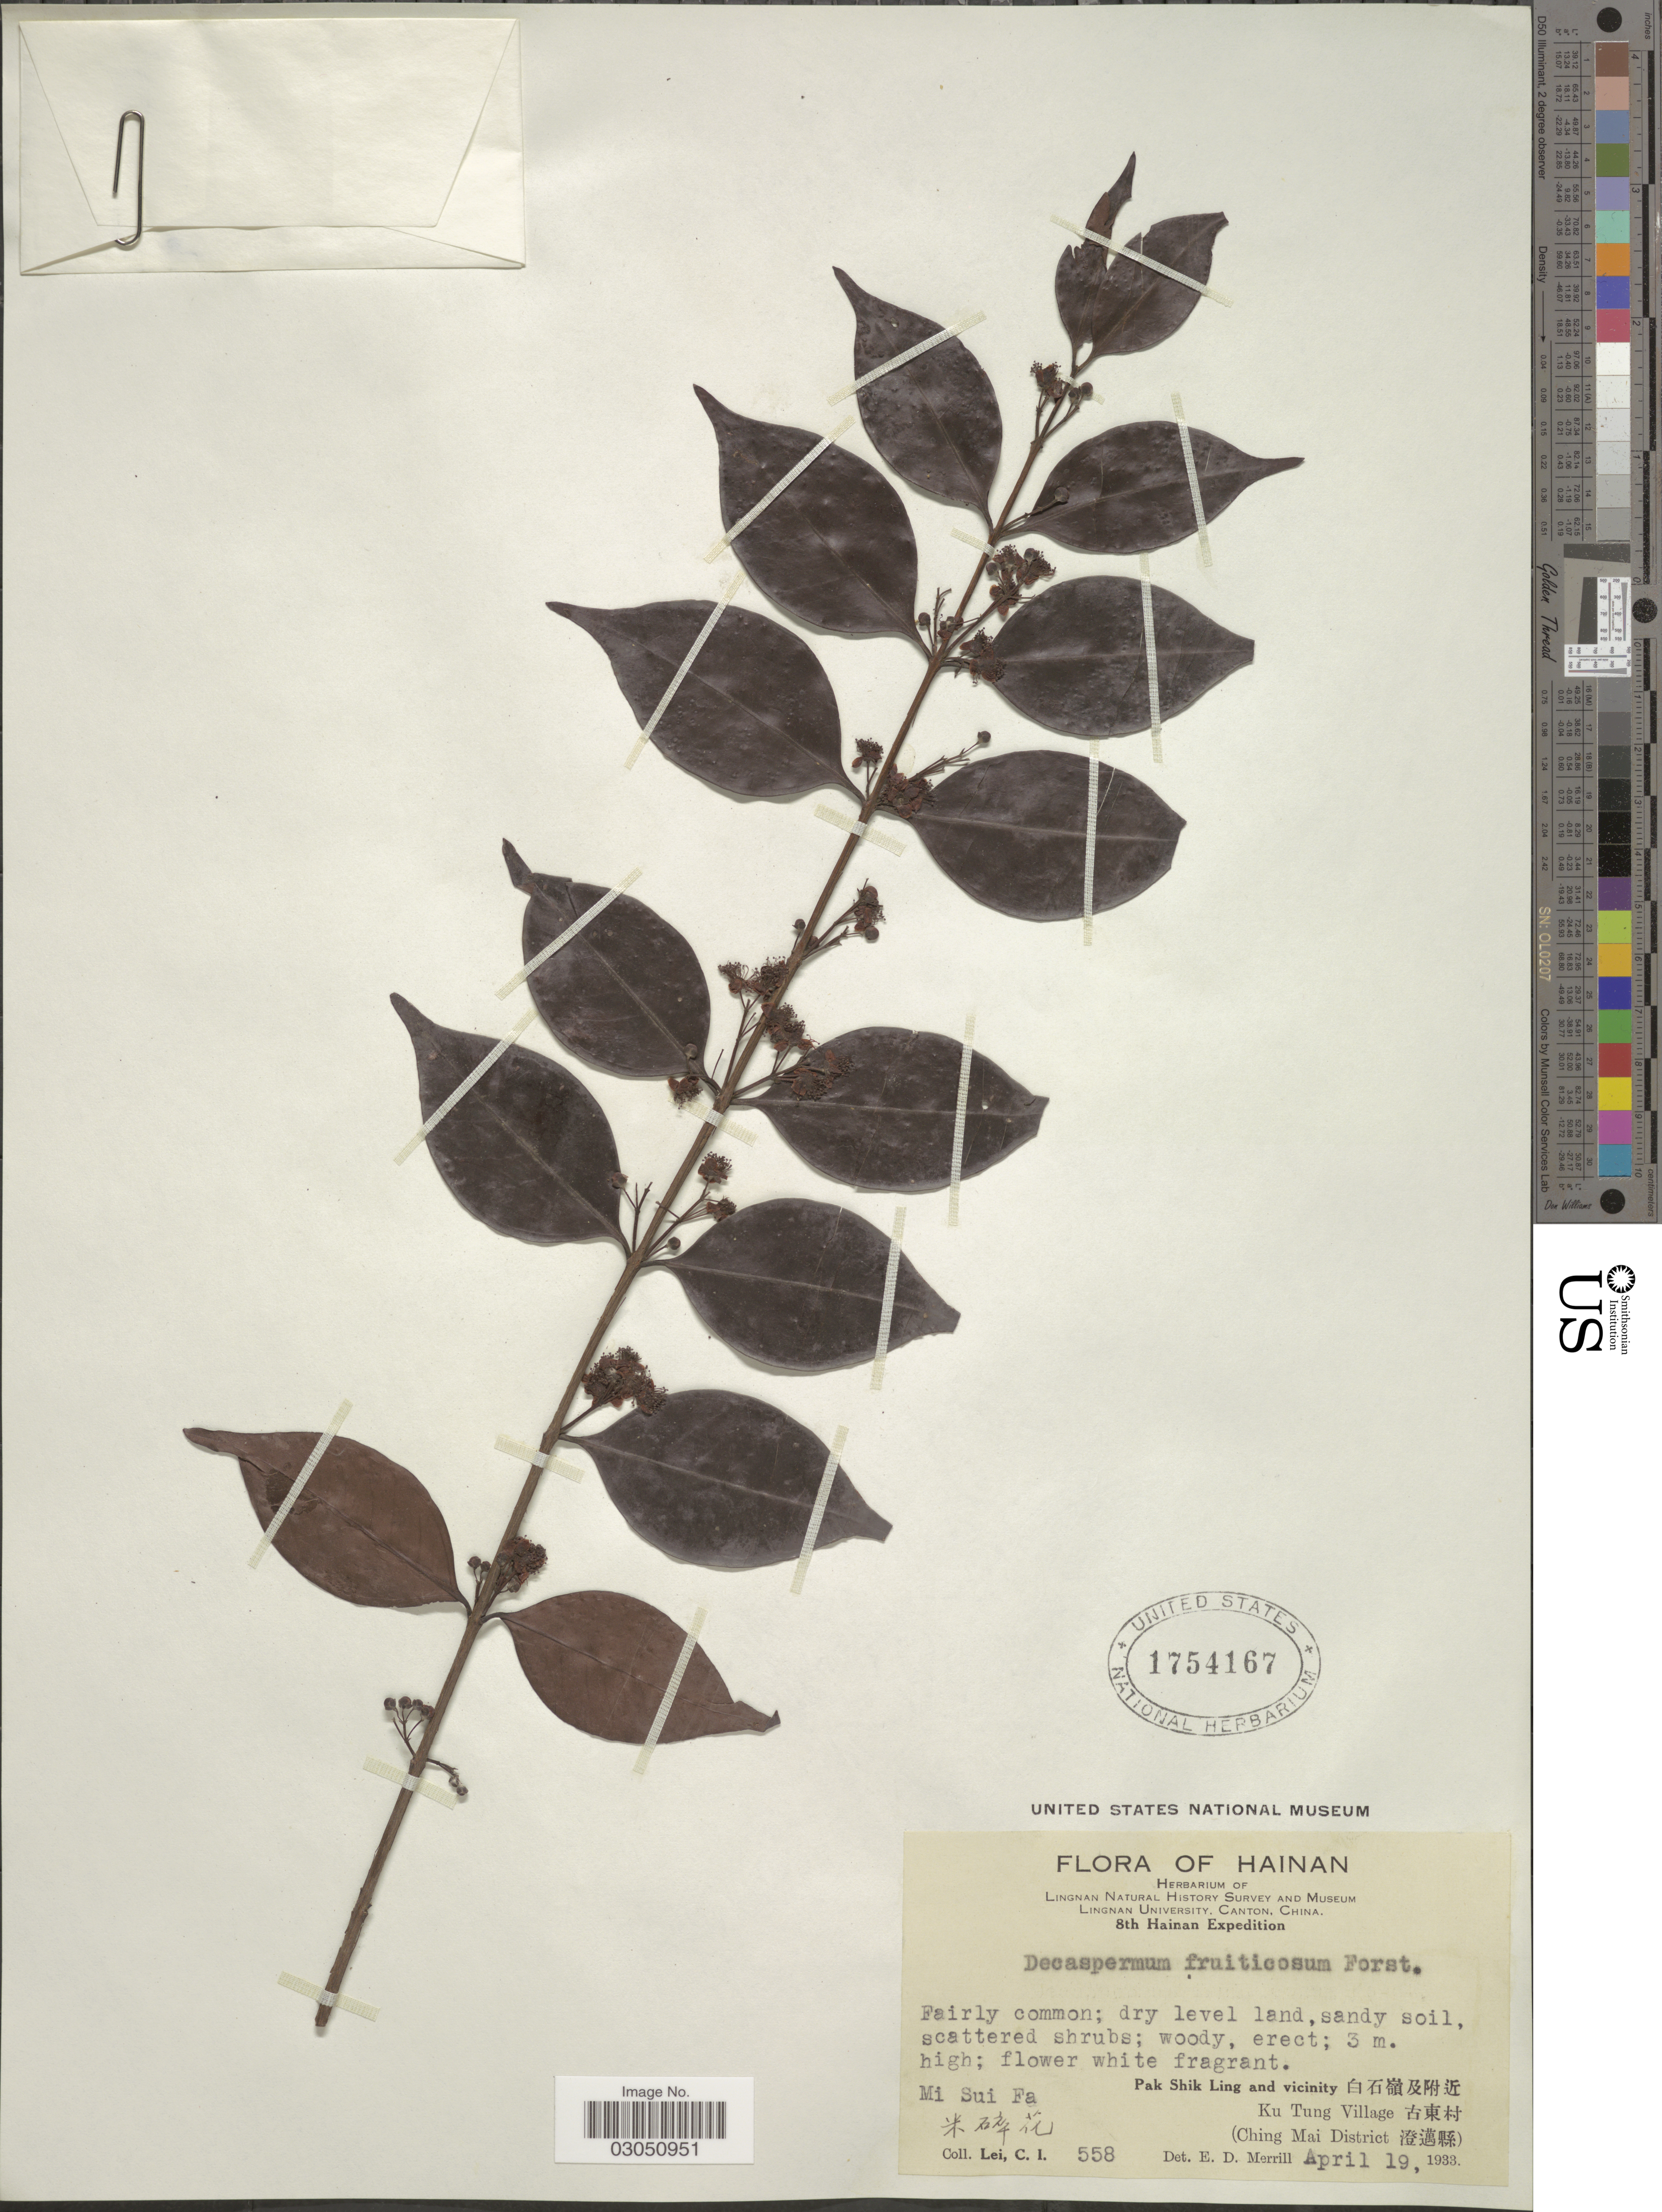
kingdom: Plantae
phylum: Tracheophyta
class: Magnoliopsida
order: Myrtales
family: Myrtaceae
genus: Decaspermum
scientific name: Decaspermum gracilentum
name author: (Hance) Merr. & L.M. Perry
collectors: C. I. Lei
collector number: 558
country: China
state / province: Hainan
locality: Pak Shik Ling and vicinity . Mi Sui Fa.[unsure placement] Ku Tung Village (Ching Mai District).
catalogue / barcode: US 1754167